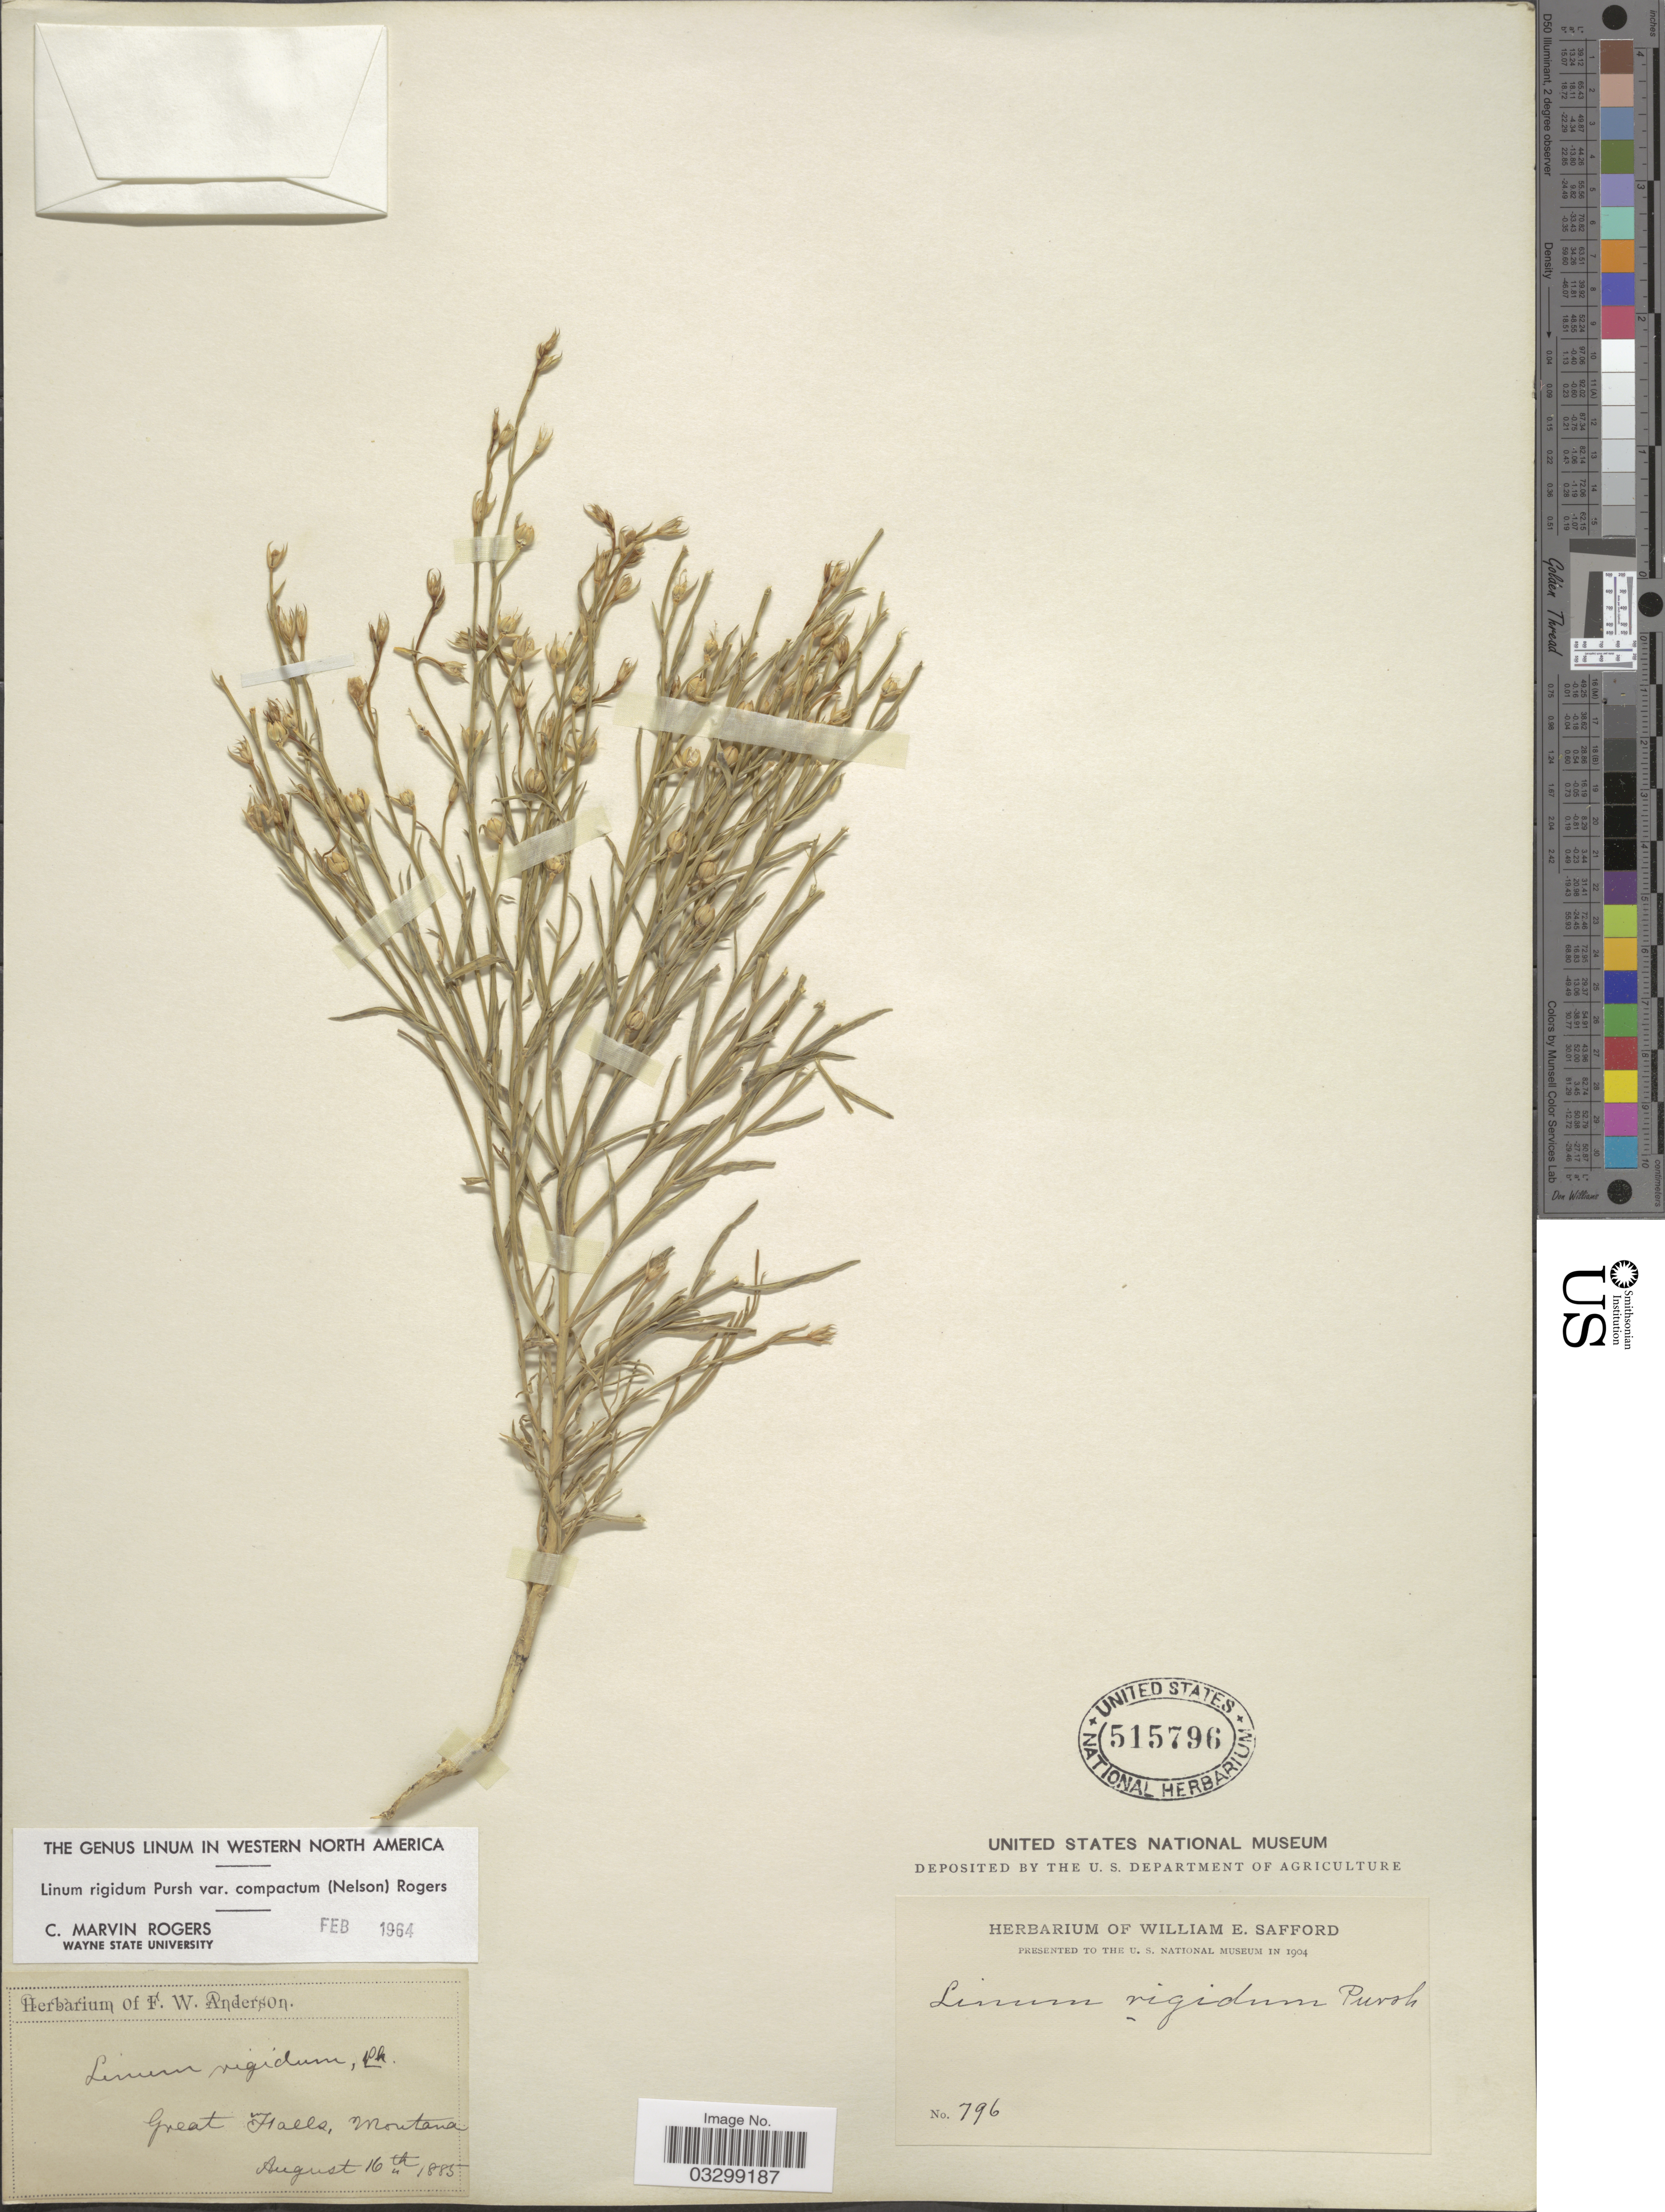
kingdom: Plantae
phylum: Tracheophyta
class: Magnoliopsida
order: Malpighiales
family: Linaceae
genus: Linum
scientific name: Linum rigidum var. compactum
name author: (A. Nelson) C.M. Rogers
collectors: ex herb. F.W. Anderson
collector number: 796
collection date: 1885-08-16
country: United States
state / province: Montana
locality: Great Falls.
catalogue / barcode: US 515796